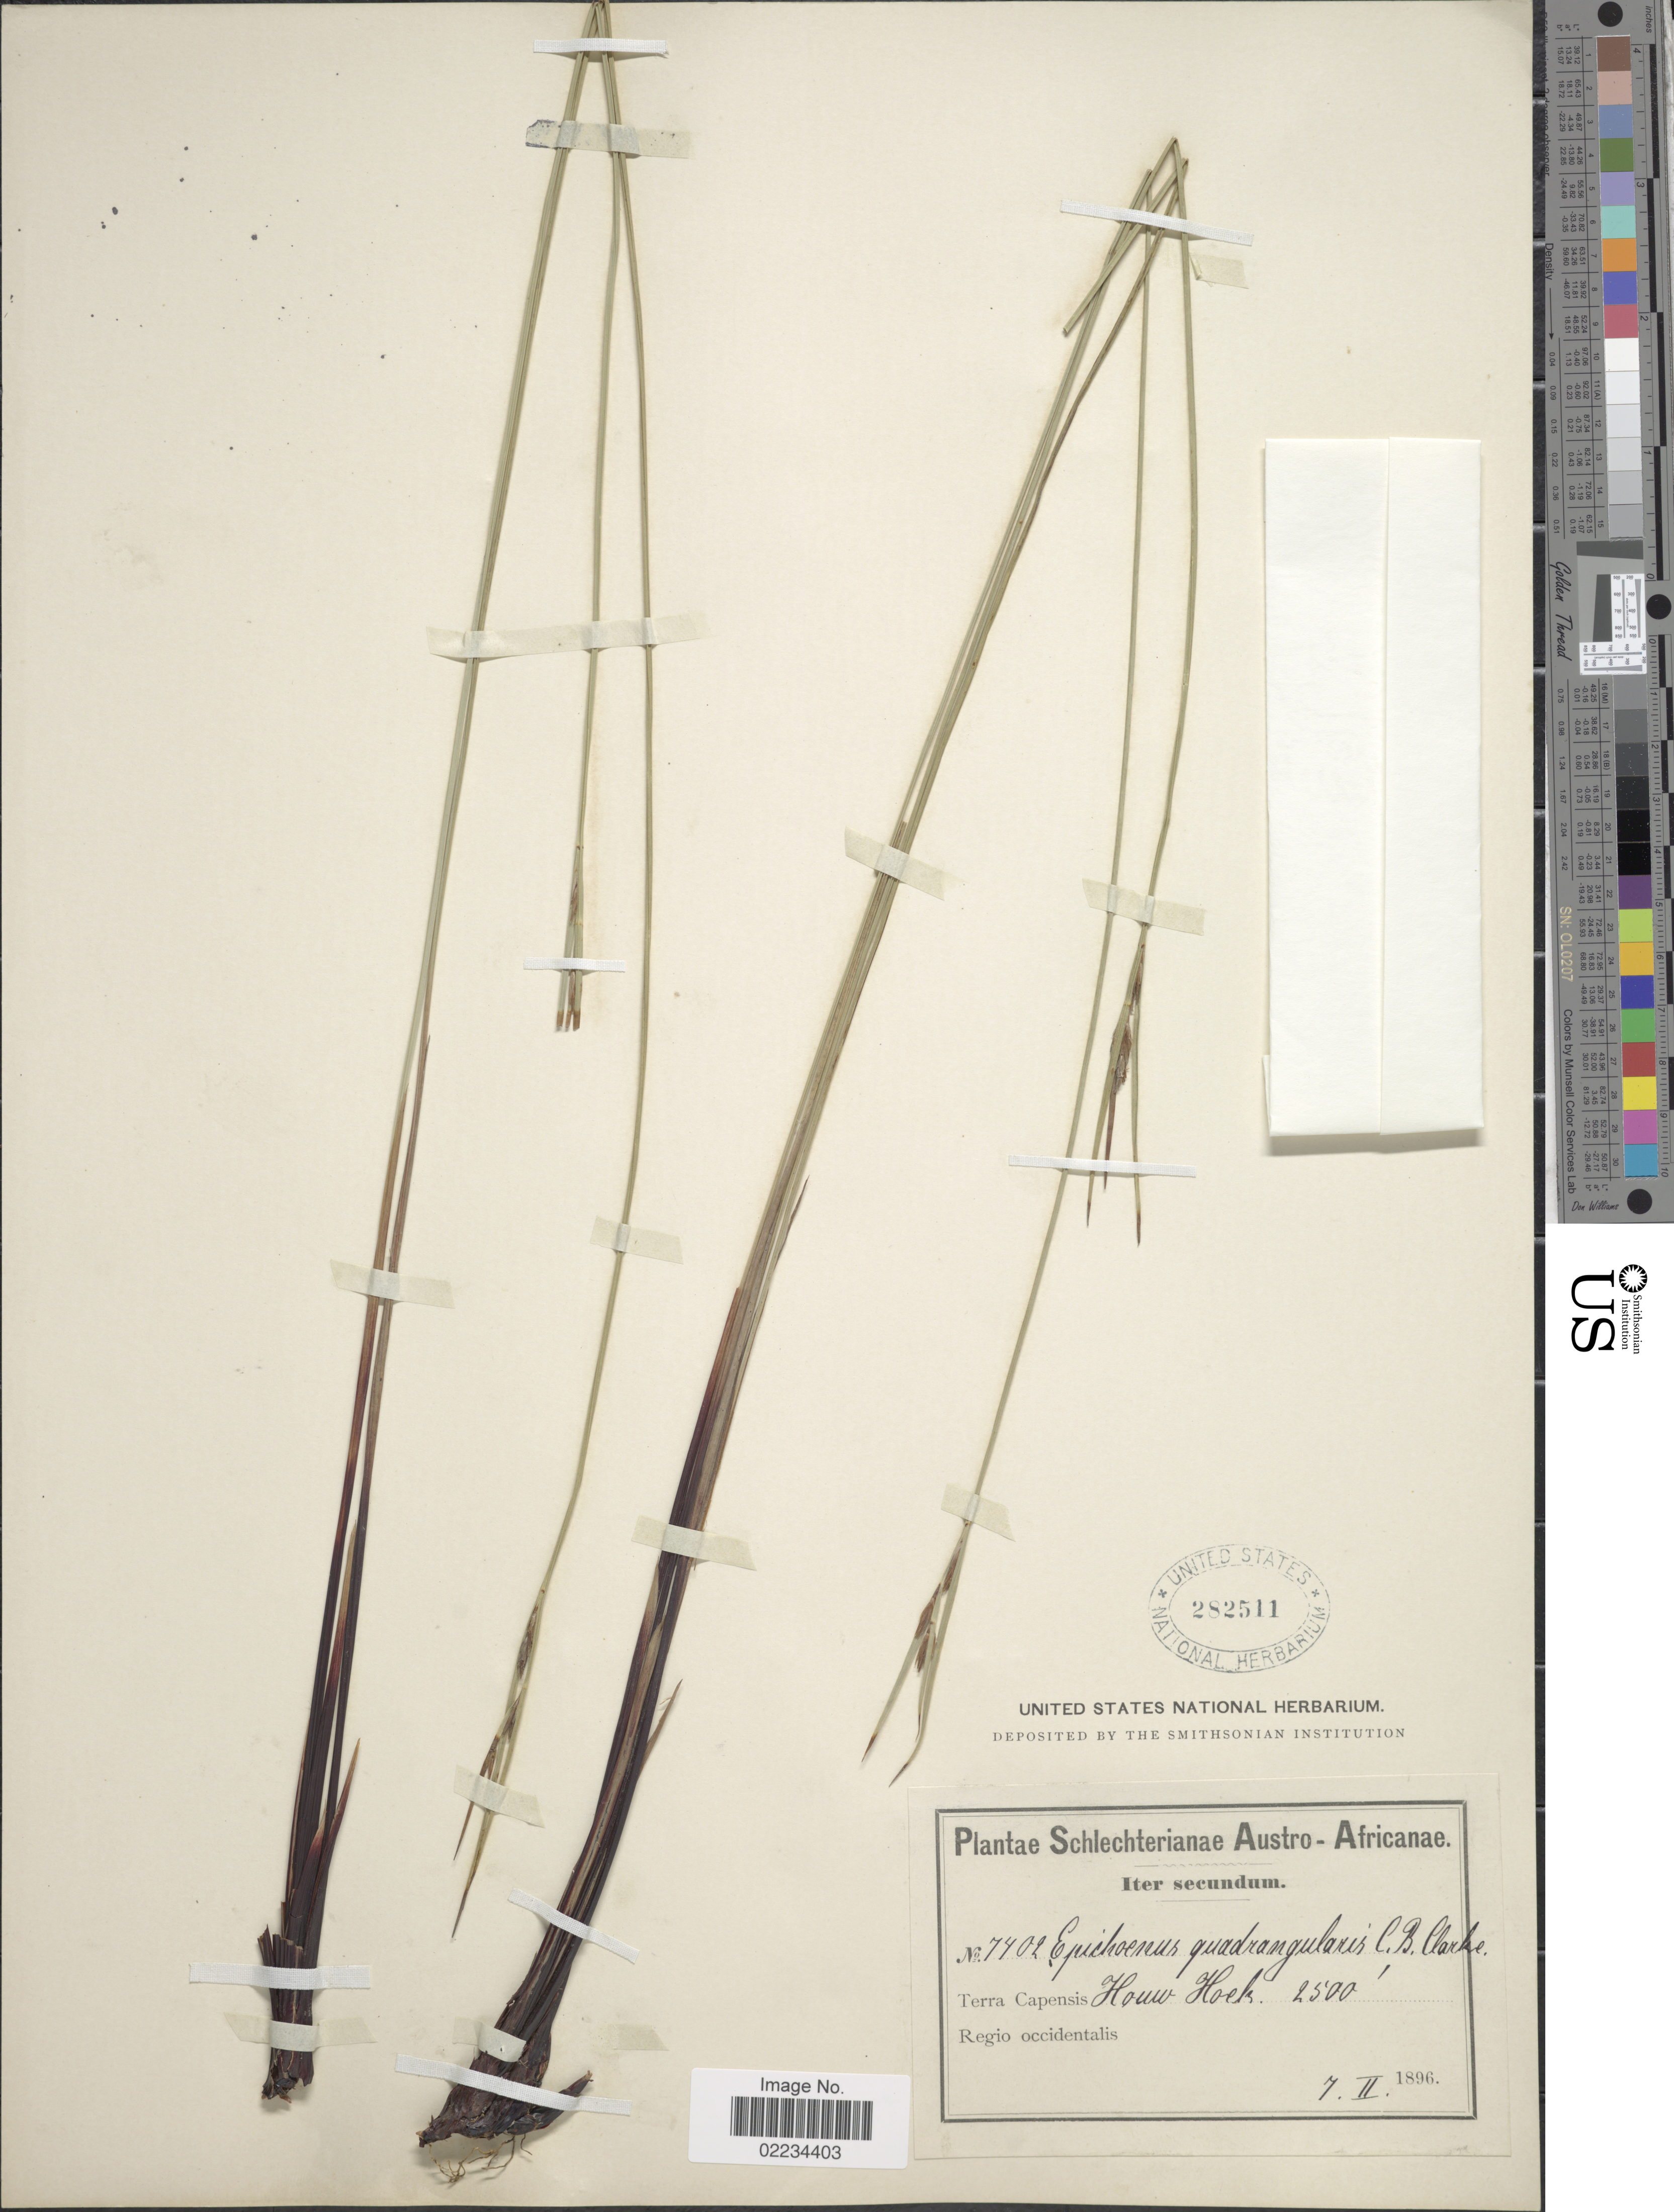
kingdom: Plantae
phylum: Tracheophyta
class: Liliopsida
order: Poales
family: Cyperaceae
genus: Schoenus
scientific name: Schoenus quadrangularis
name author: Boeckeler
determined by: Strong, Mark T., (BOT), Smithsonian Institution - National Museum of Natural History (UNITED STATES)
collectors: Schlechter, --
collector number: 7402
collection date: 1896-02-07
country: South Africa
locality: Austro-Africanae, Iter secundum, Terra Capensis, Houw Hoek, Regio occidentalis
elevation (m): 762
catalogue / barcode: US 282511